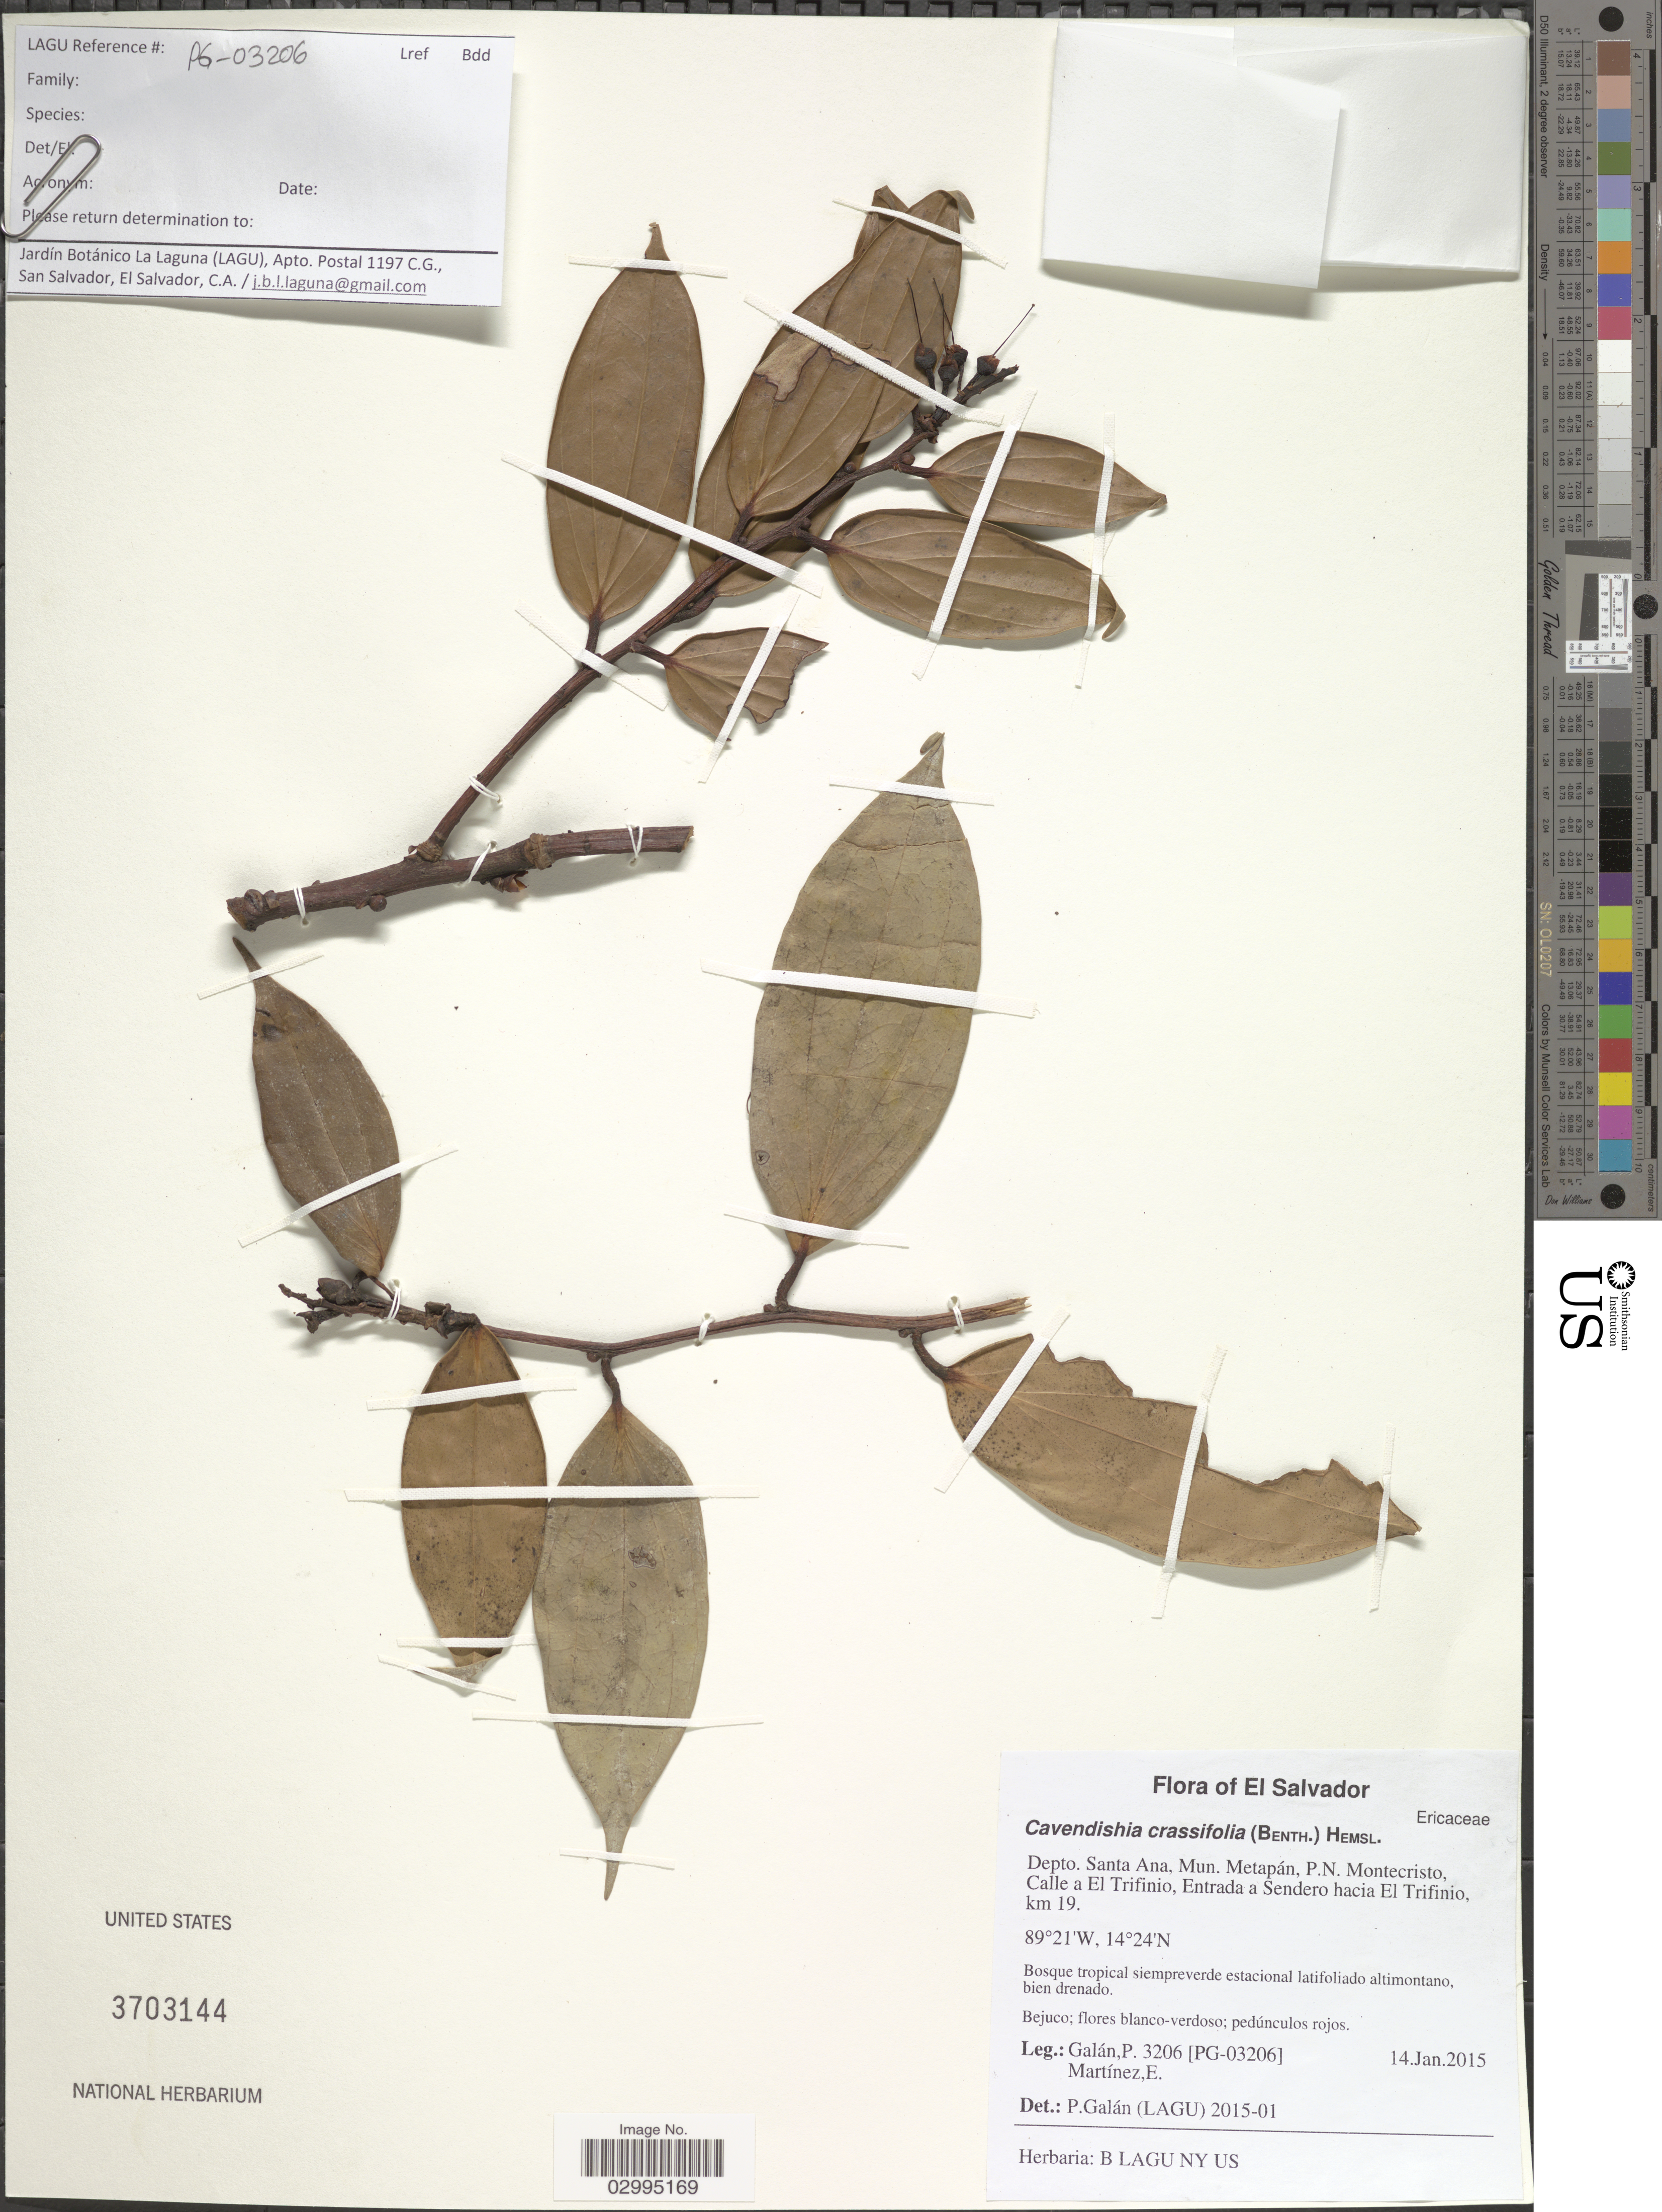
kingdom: Plantae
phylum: Tracheophyta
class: Magnoliopsida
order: Ericales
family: Ericaceae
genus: Cavendishia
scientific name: Cavendishia crassifolia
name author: (Benth.) Hemsl.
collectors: P. Galan & E. Martínez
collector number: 3206 [PG-03206]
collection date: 2015-01-14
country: El Salvador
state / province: Santa Ana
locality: Depto. Santa Ana, Mun. Metapán, P. N. Montecristo, Calle a El Trifinio, Entrada a Sendero hacia El Trifinio, km 19.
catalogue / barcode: US 3703144